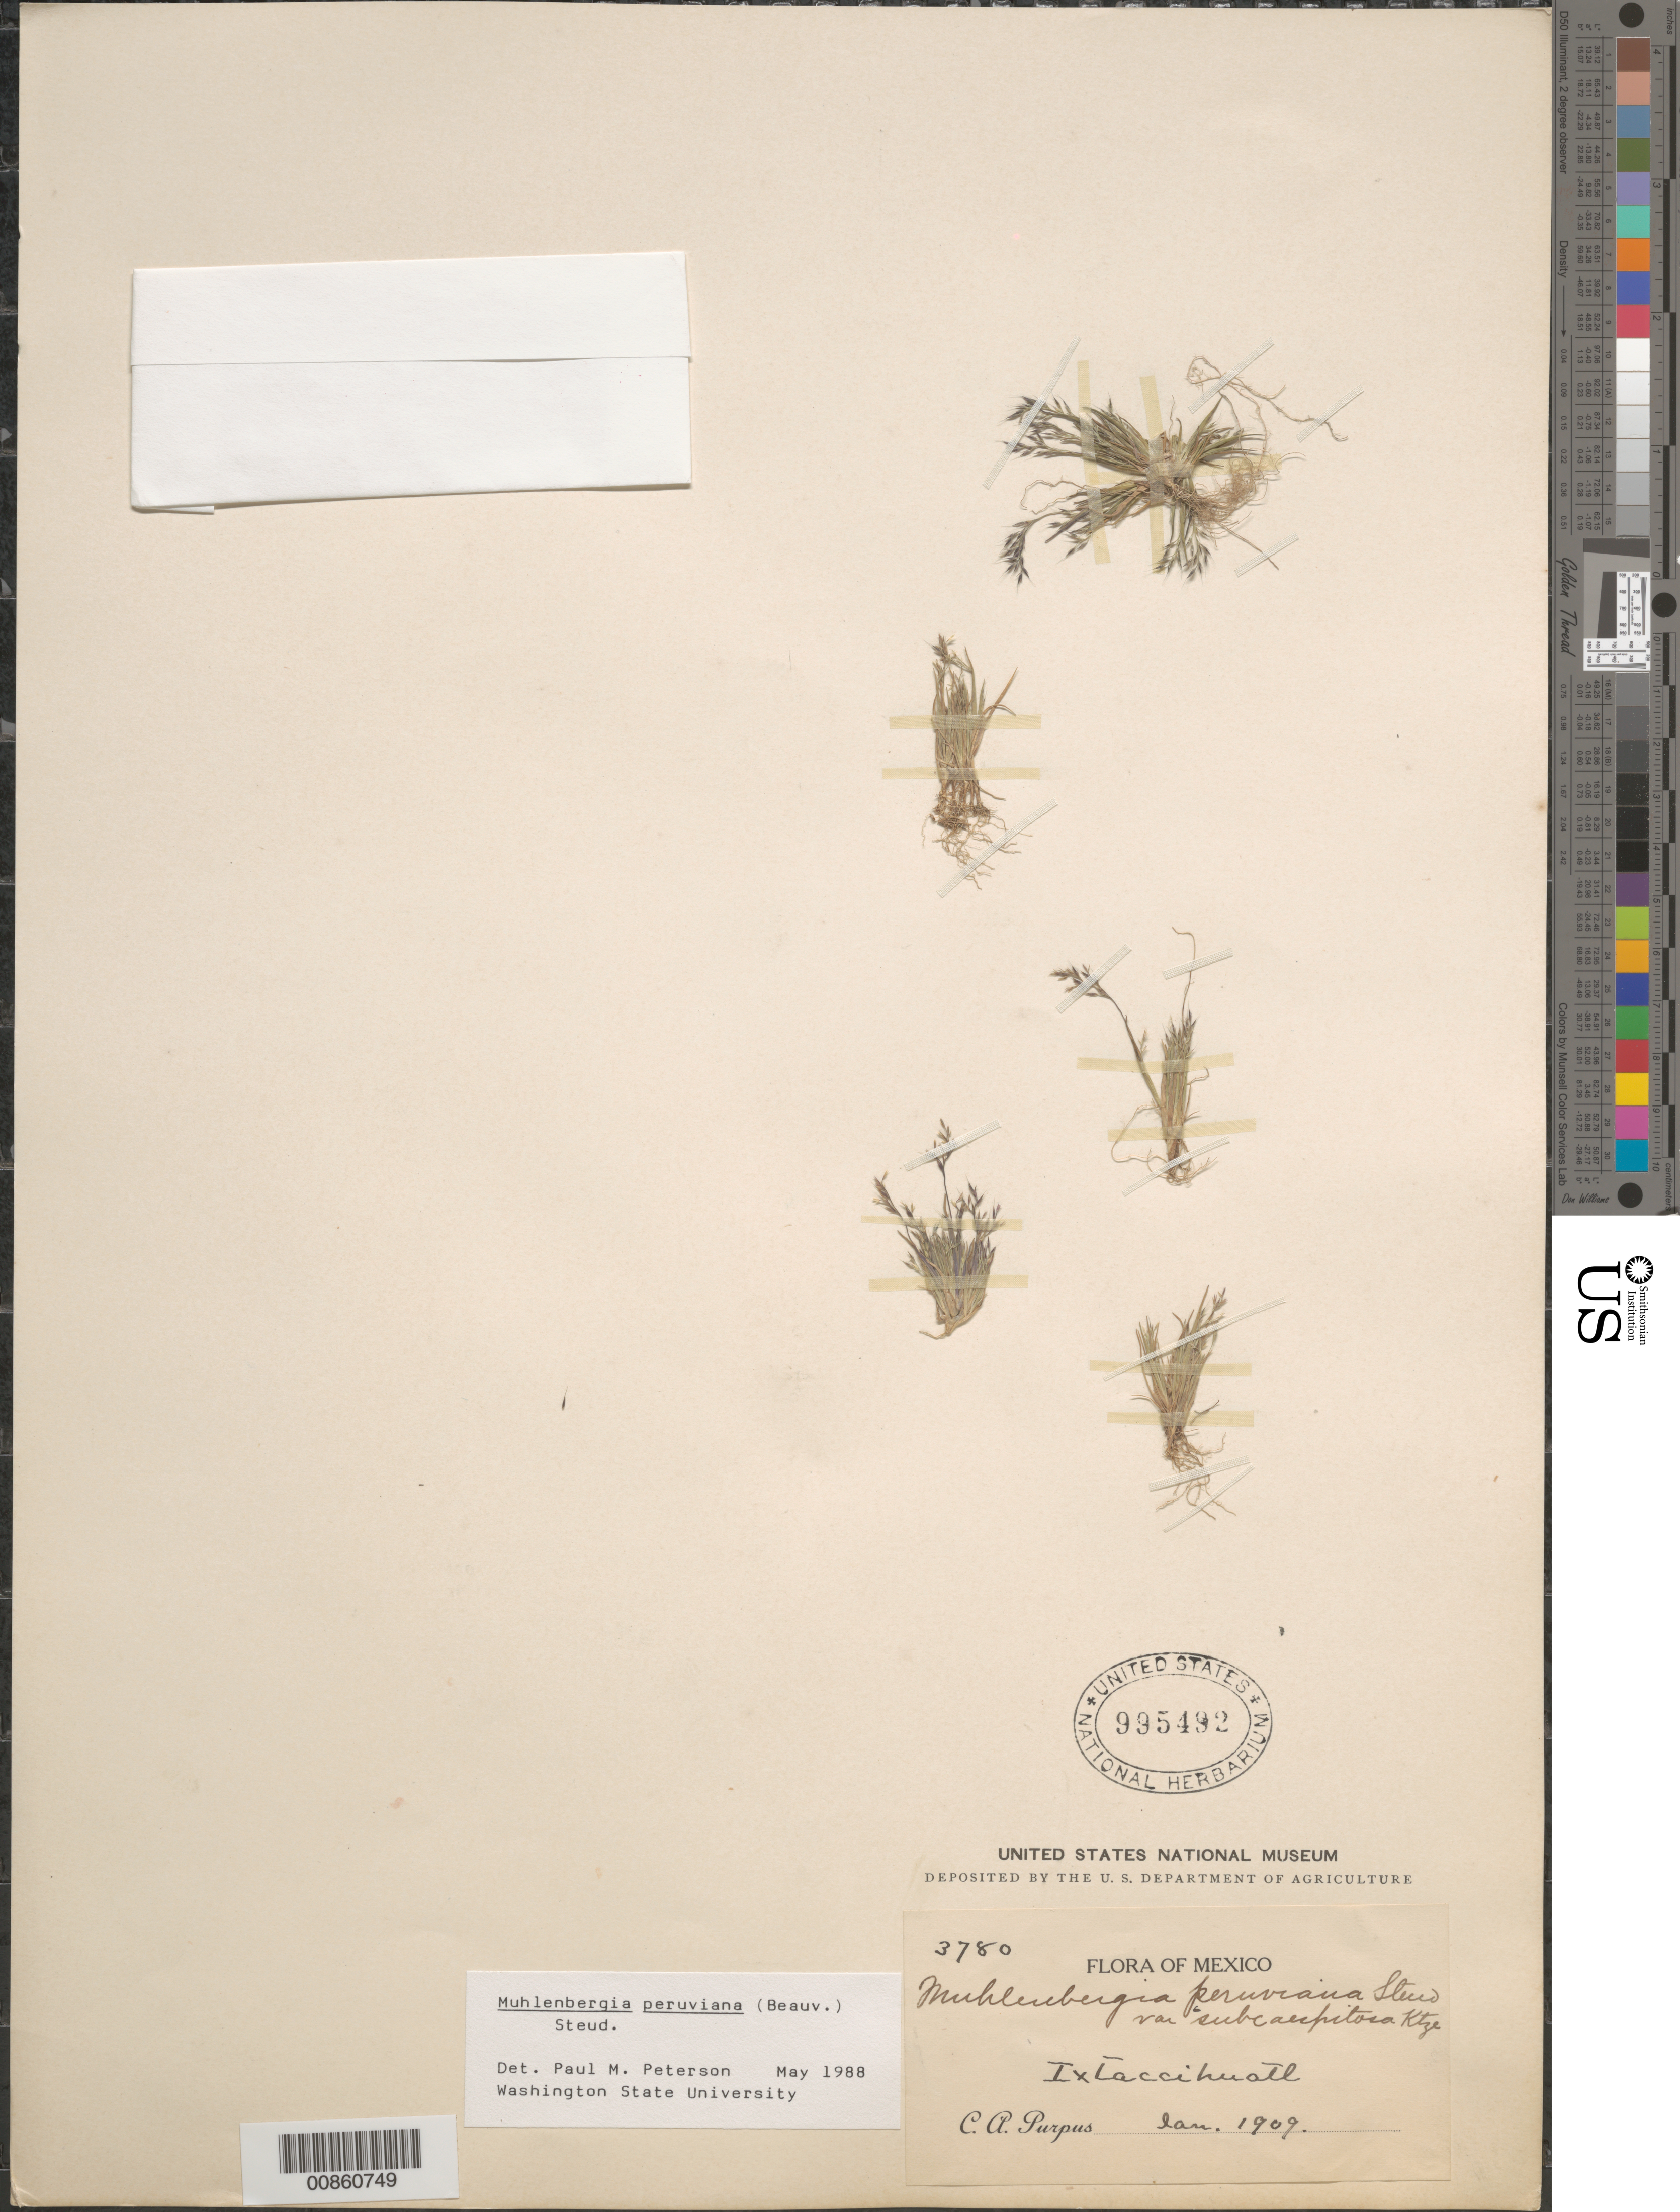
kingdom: Plantae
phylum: Tracheophyta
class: Liliopsida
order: Poales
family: Poaceae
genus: Muhlenbergia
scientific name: Muhlenbergia peruviana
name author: (P. Beauv.) Steud.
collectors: C. A. Purpus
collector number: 3780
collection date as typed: Jan 1909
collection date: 1909-01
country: Mexico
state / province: México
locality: Ixtaccihuatl, Mex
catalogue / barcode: US 995492